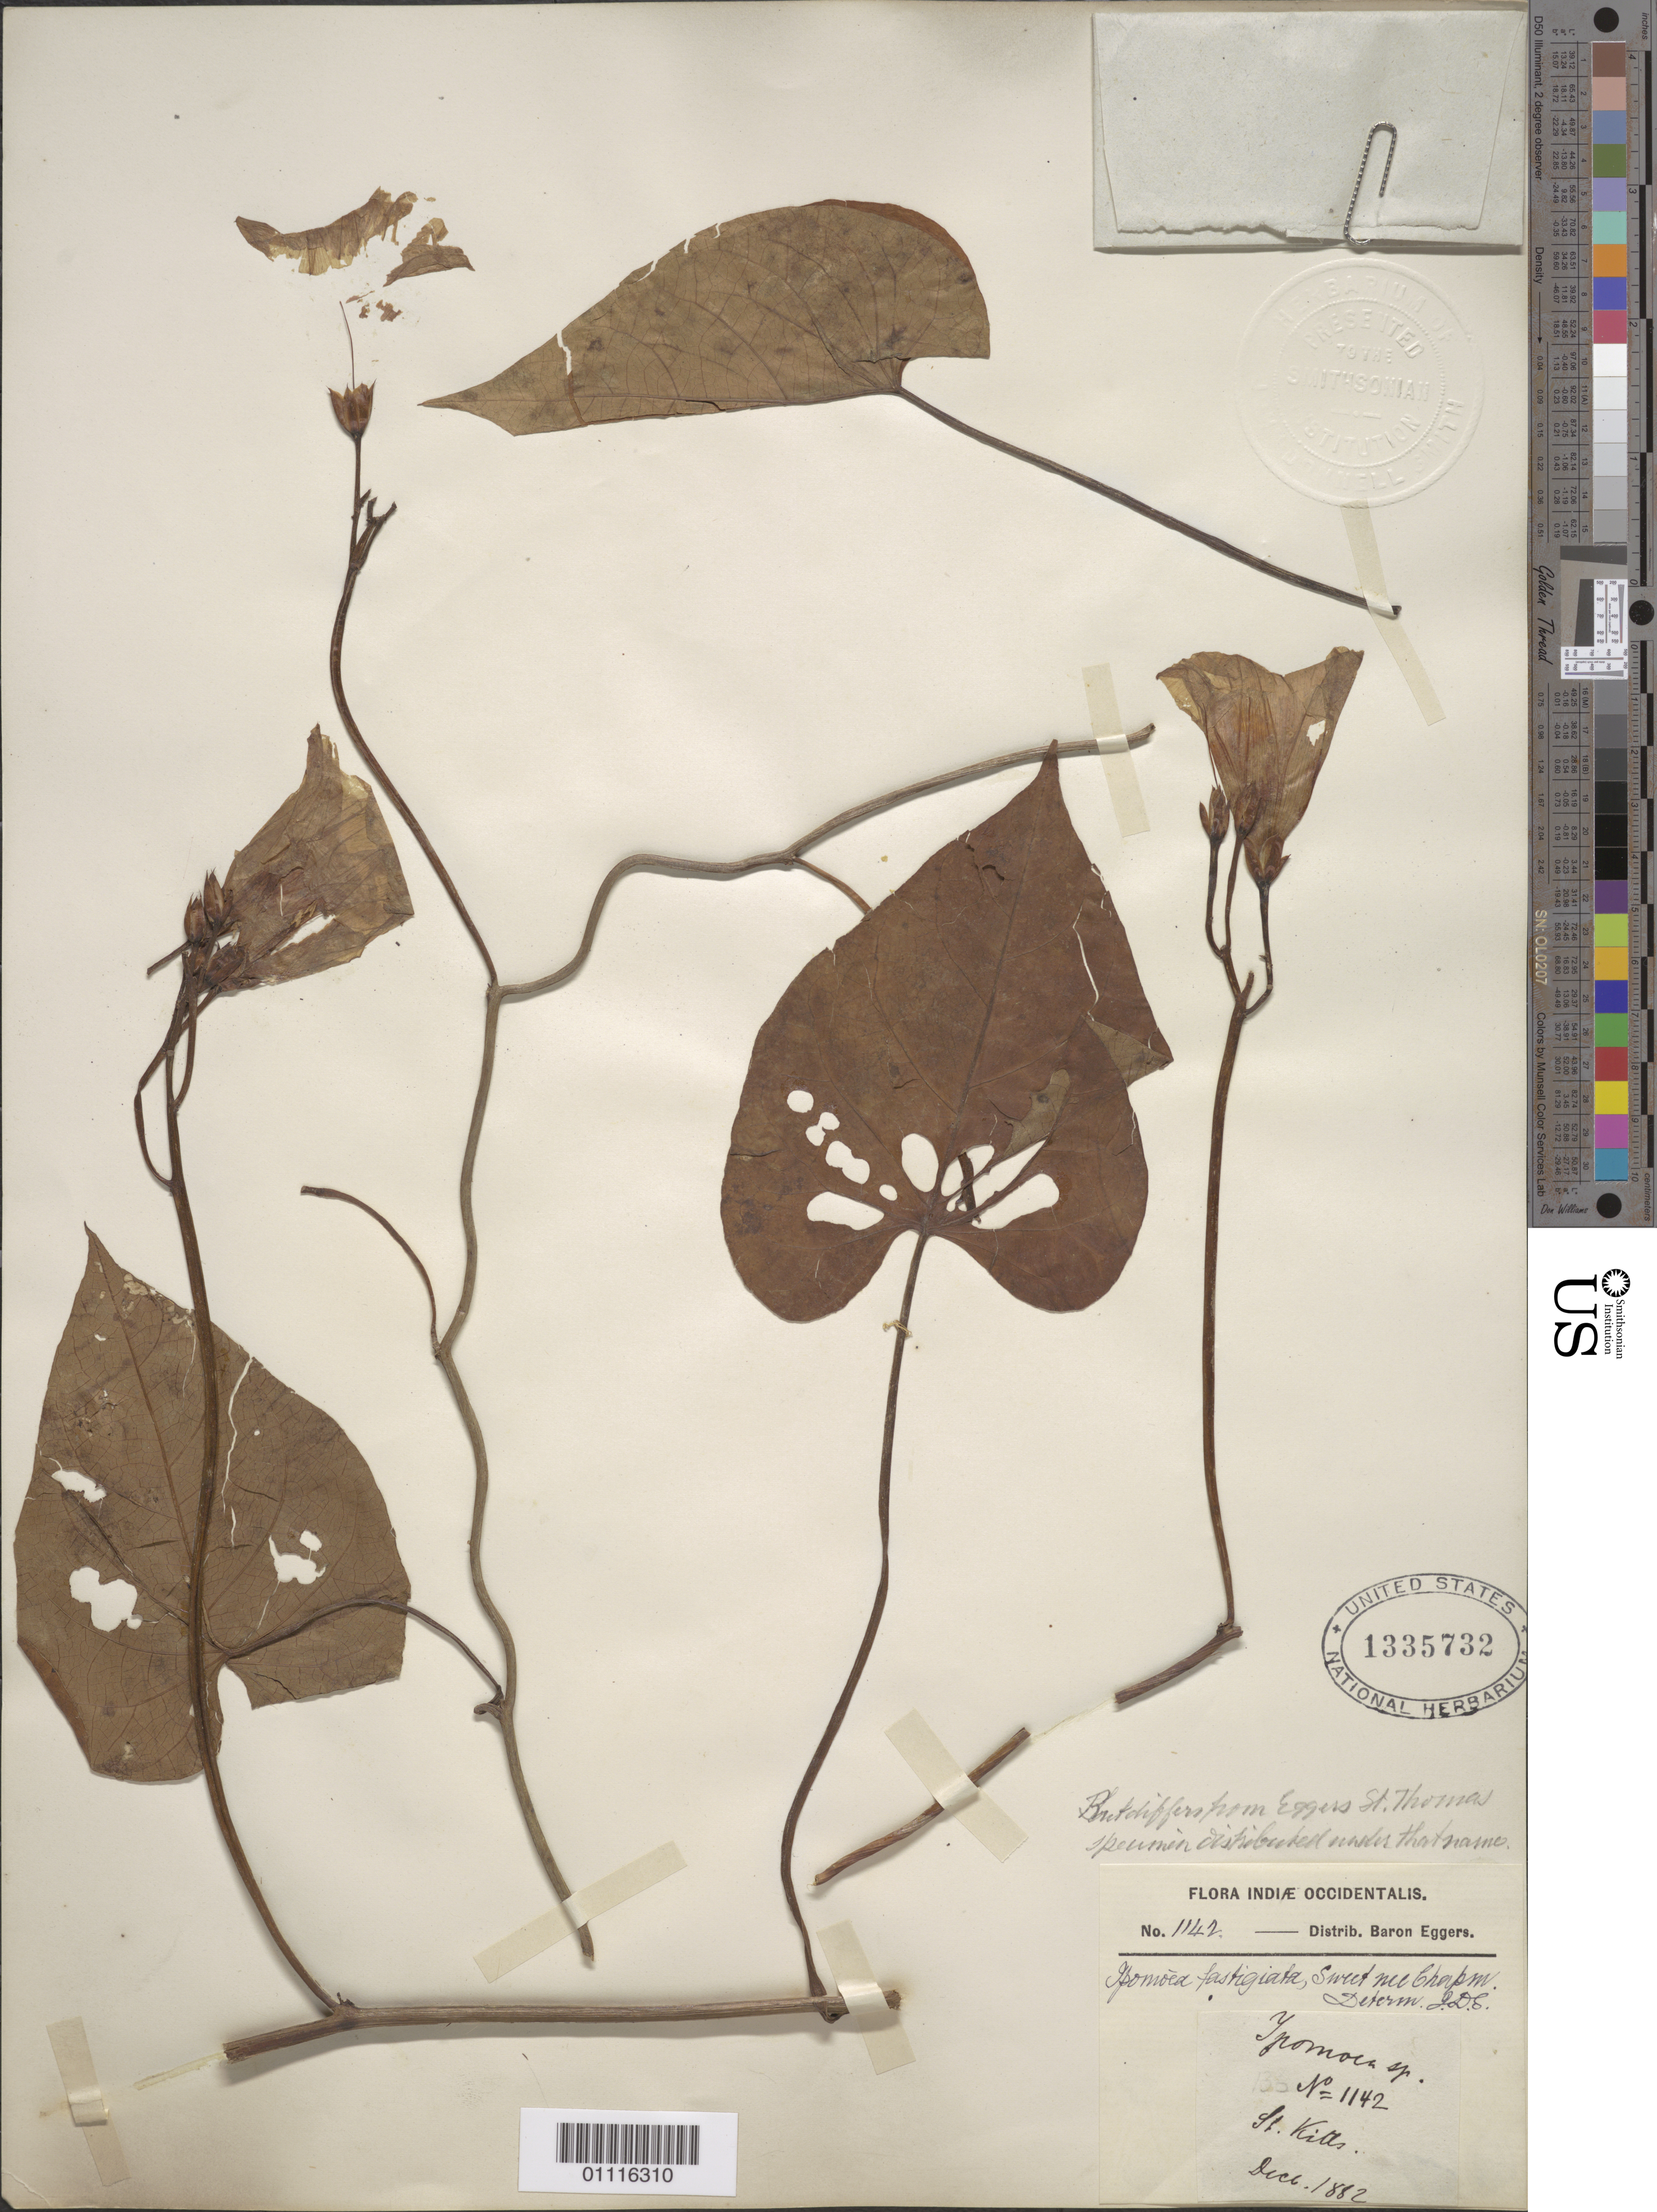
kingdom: Plantae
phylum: Tracheophyta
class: Magnoliopsida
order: Solanales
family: Convolvulaceae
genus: Ipomoea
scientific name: Ipomoea tiliacea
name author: (Willd.) Choisy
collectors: H. F. A. von Eggers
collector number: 1142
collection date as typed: Dec 1882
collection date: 1882-12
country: St. Christopher-Nevis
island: St. Christopher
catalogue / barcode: US 1335732